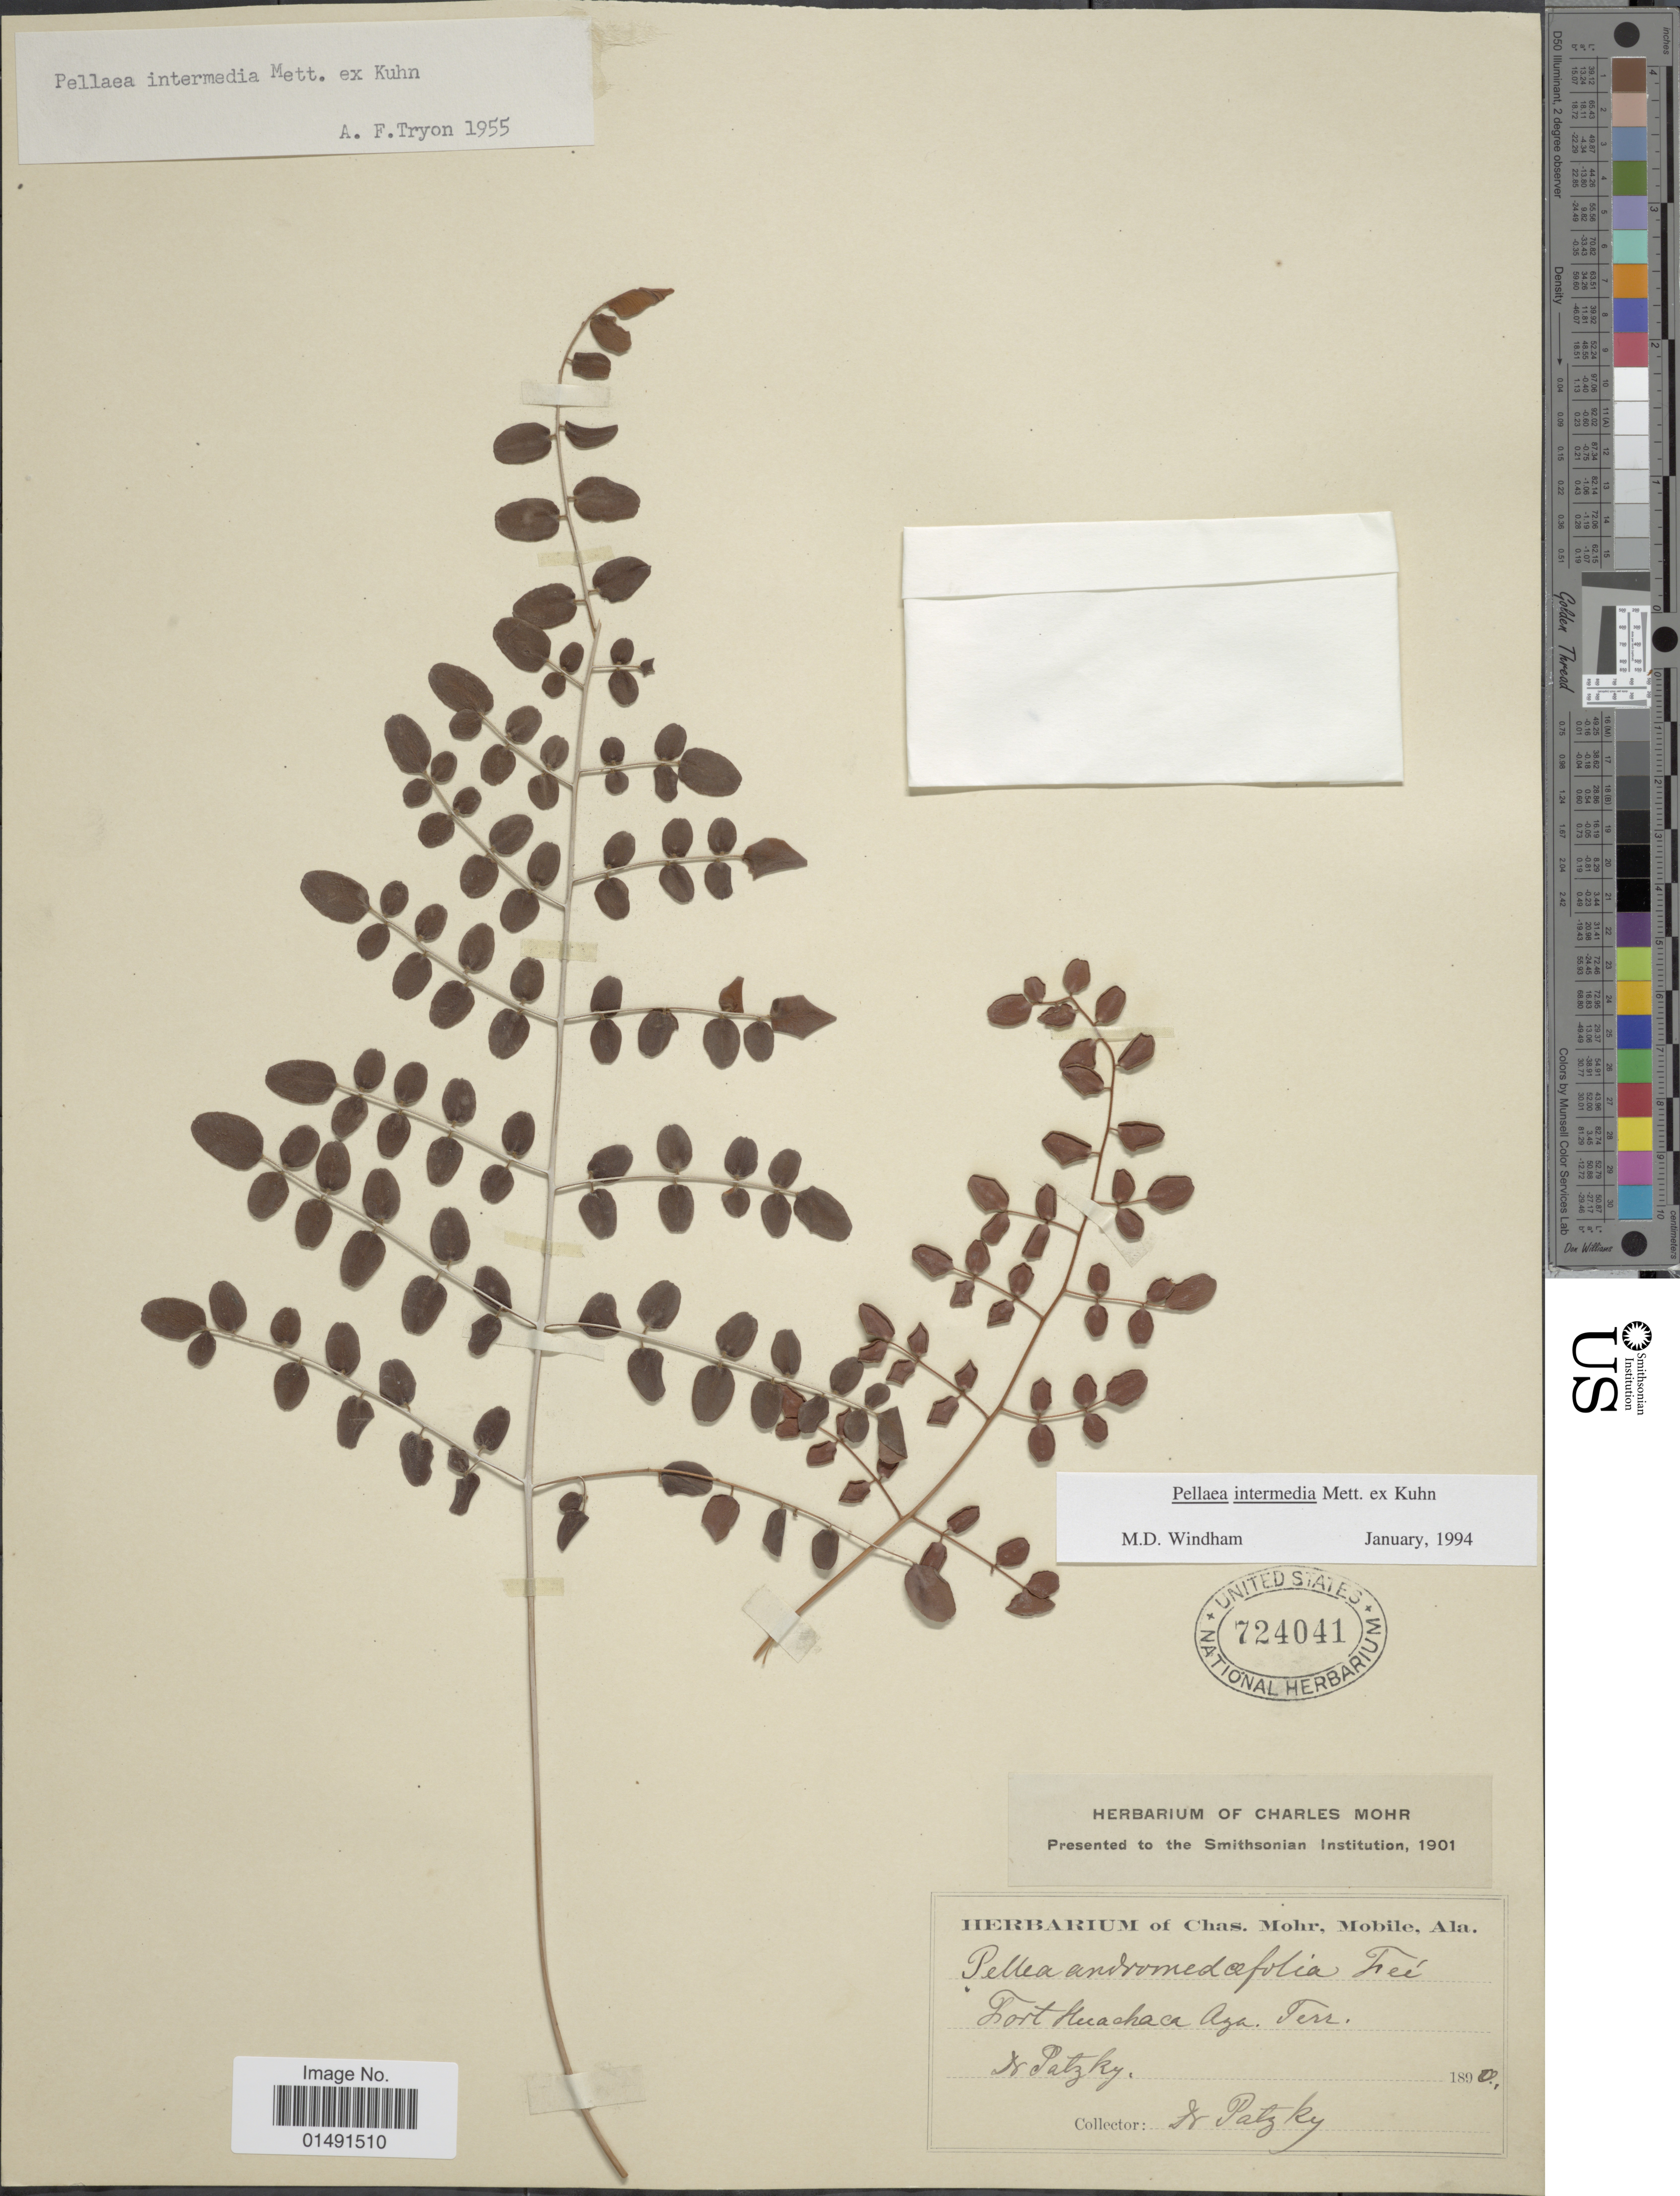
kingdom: Plantae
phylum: Tracheophyta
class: Polypodiopsida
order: Polypodiales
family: Pteridaceae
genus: Pellaea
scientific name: Pellaea intermedia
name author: Mett. ex Kuhn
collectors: -. Patzky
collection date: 1890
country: United States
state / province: Arizona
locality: Fort Huachaca Aya, Terr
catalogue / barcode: US 724041